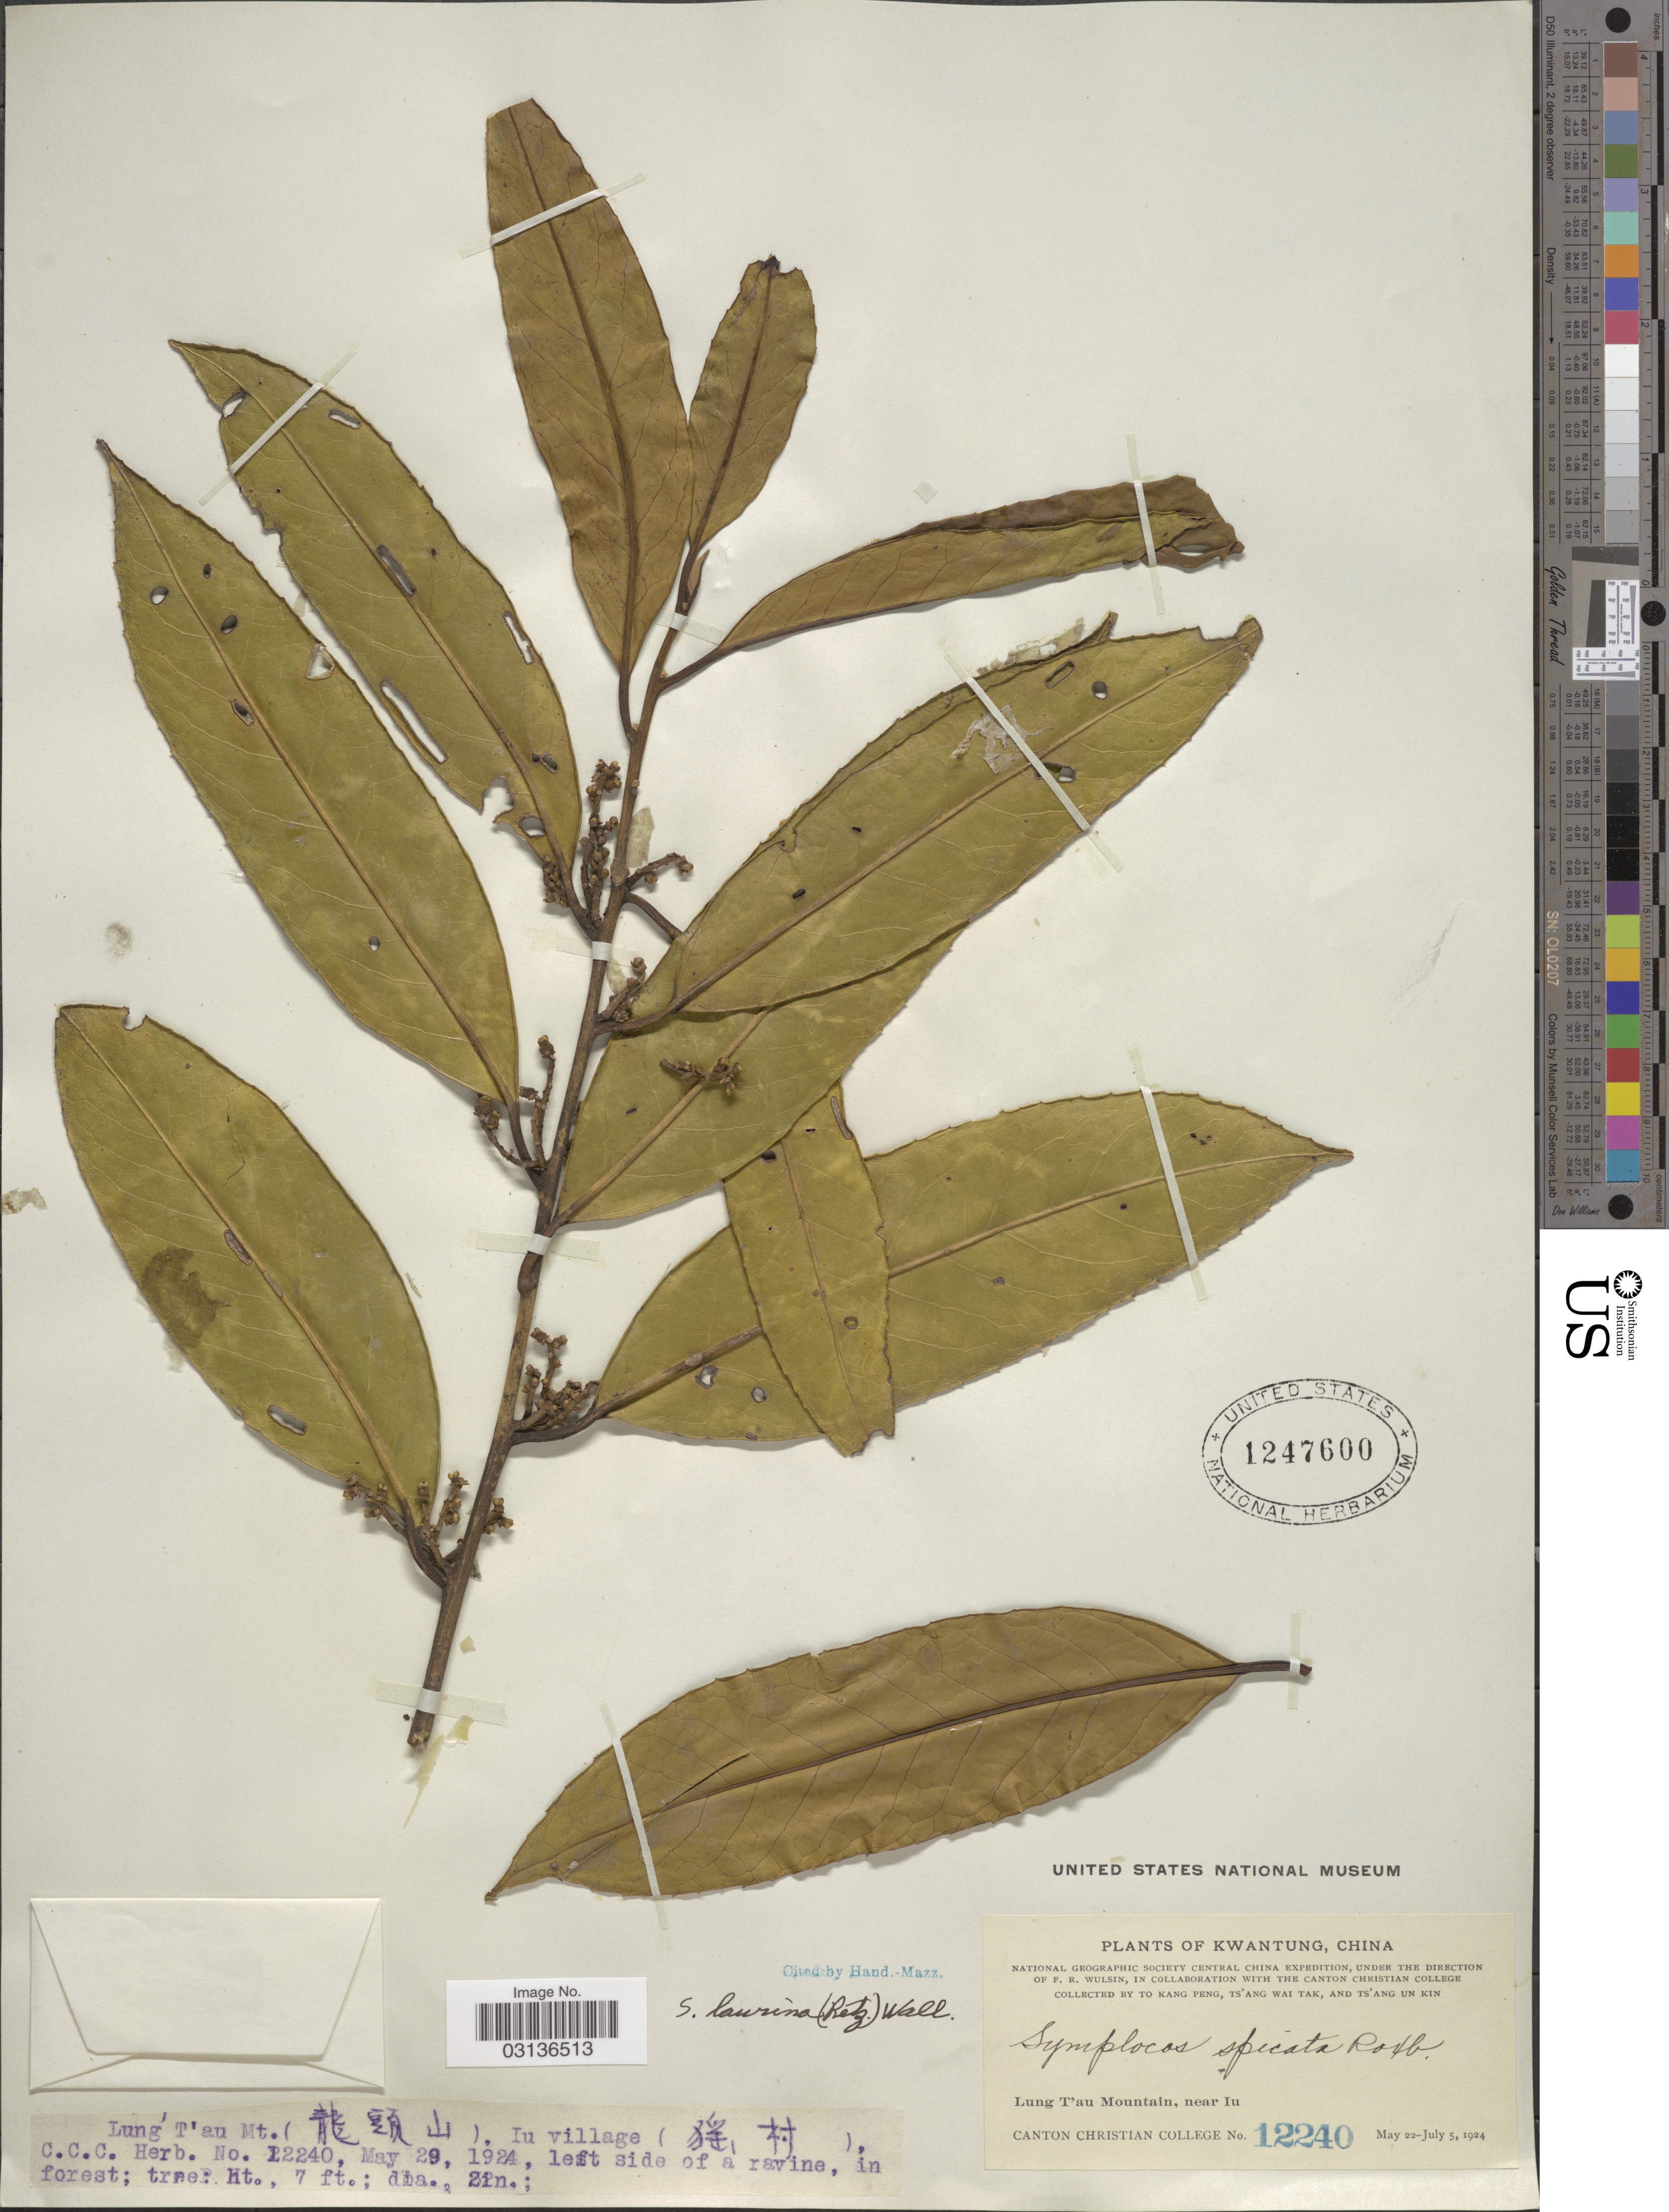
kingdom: Plantae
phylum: Tracheophyta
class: Magnoliopsida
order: Ericales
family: Symplocaceae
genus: Symplocos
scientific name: Symplocos cochinchinensis subsp. laurina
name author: (Retz.) Noot.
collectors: K. Peng, W. T. Tsang & Ts' Ang Un Kin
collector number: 12240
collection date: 1924-05-29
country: China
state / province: Guangdong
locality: Kwangtung. Lung T'au Mountain, near Iu. Iu village, left side of a ravine, in forest.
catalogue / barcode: US 1247600